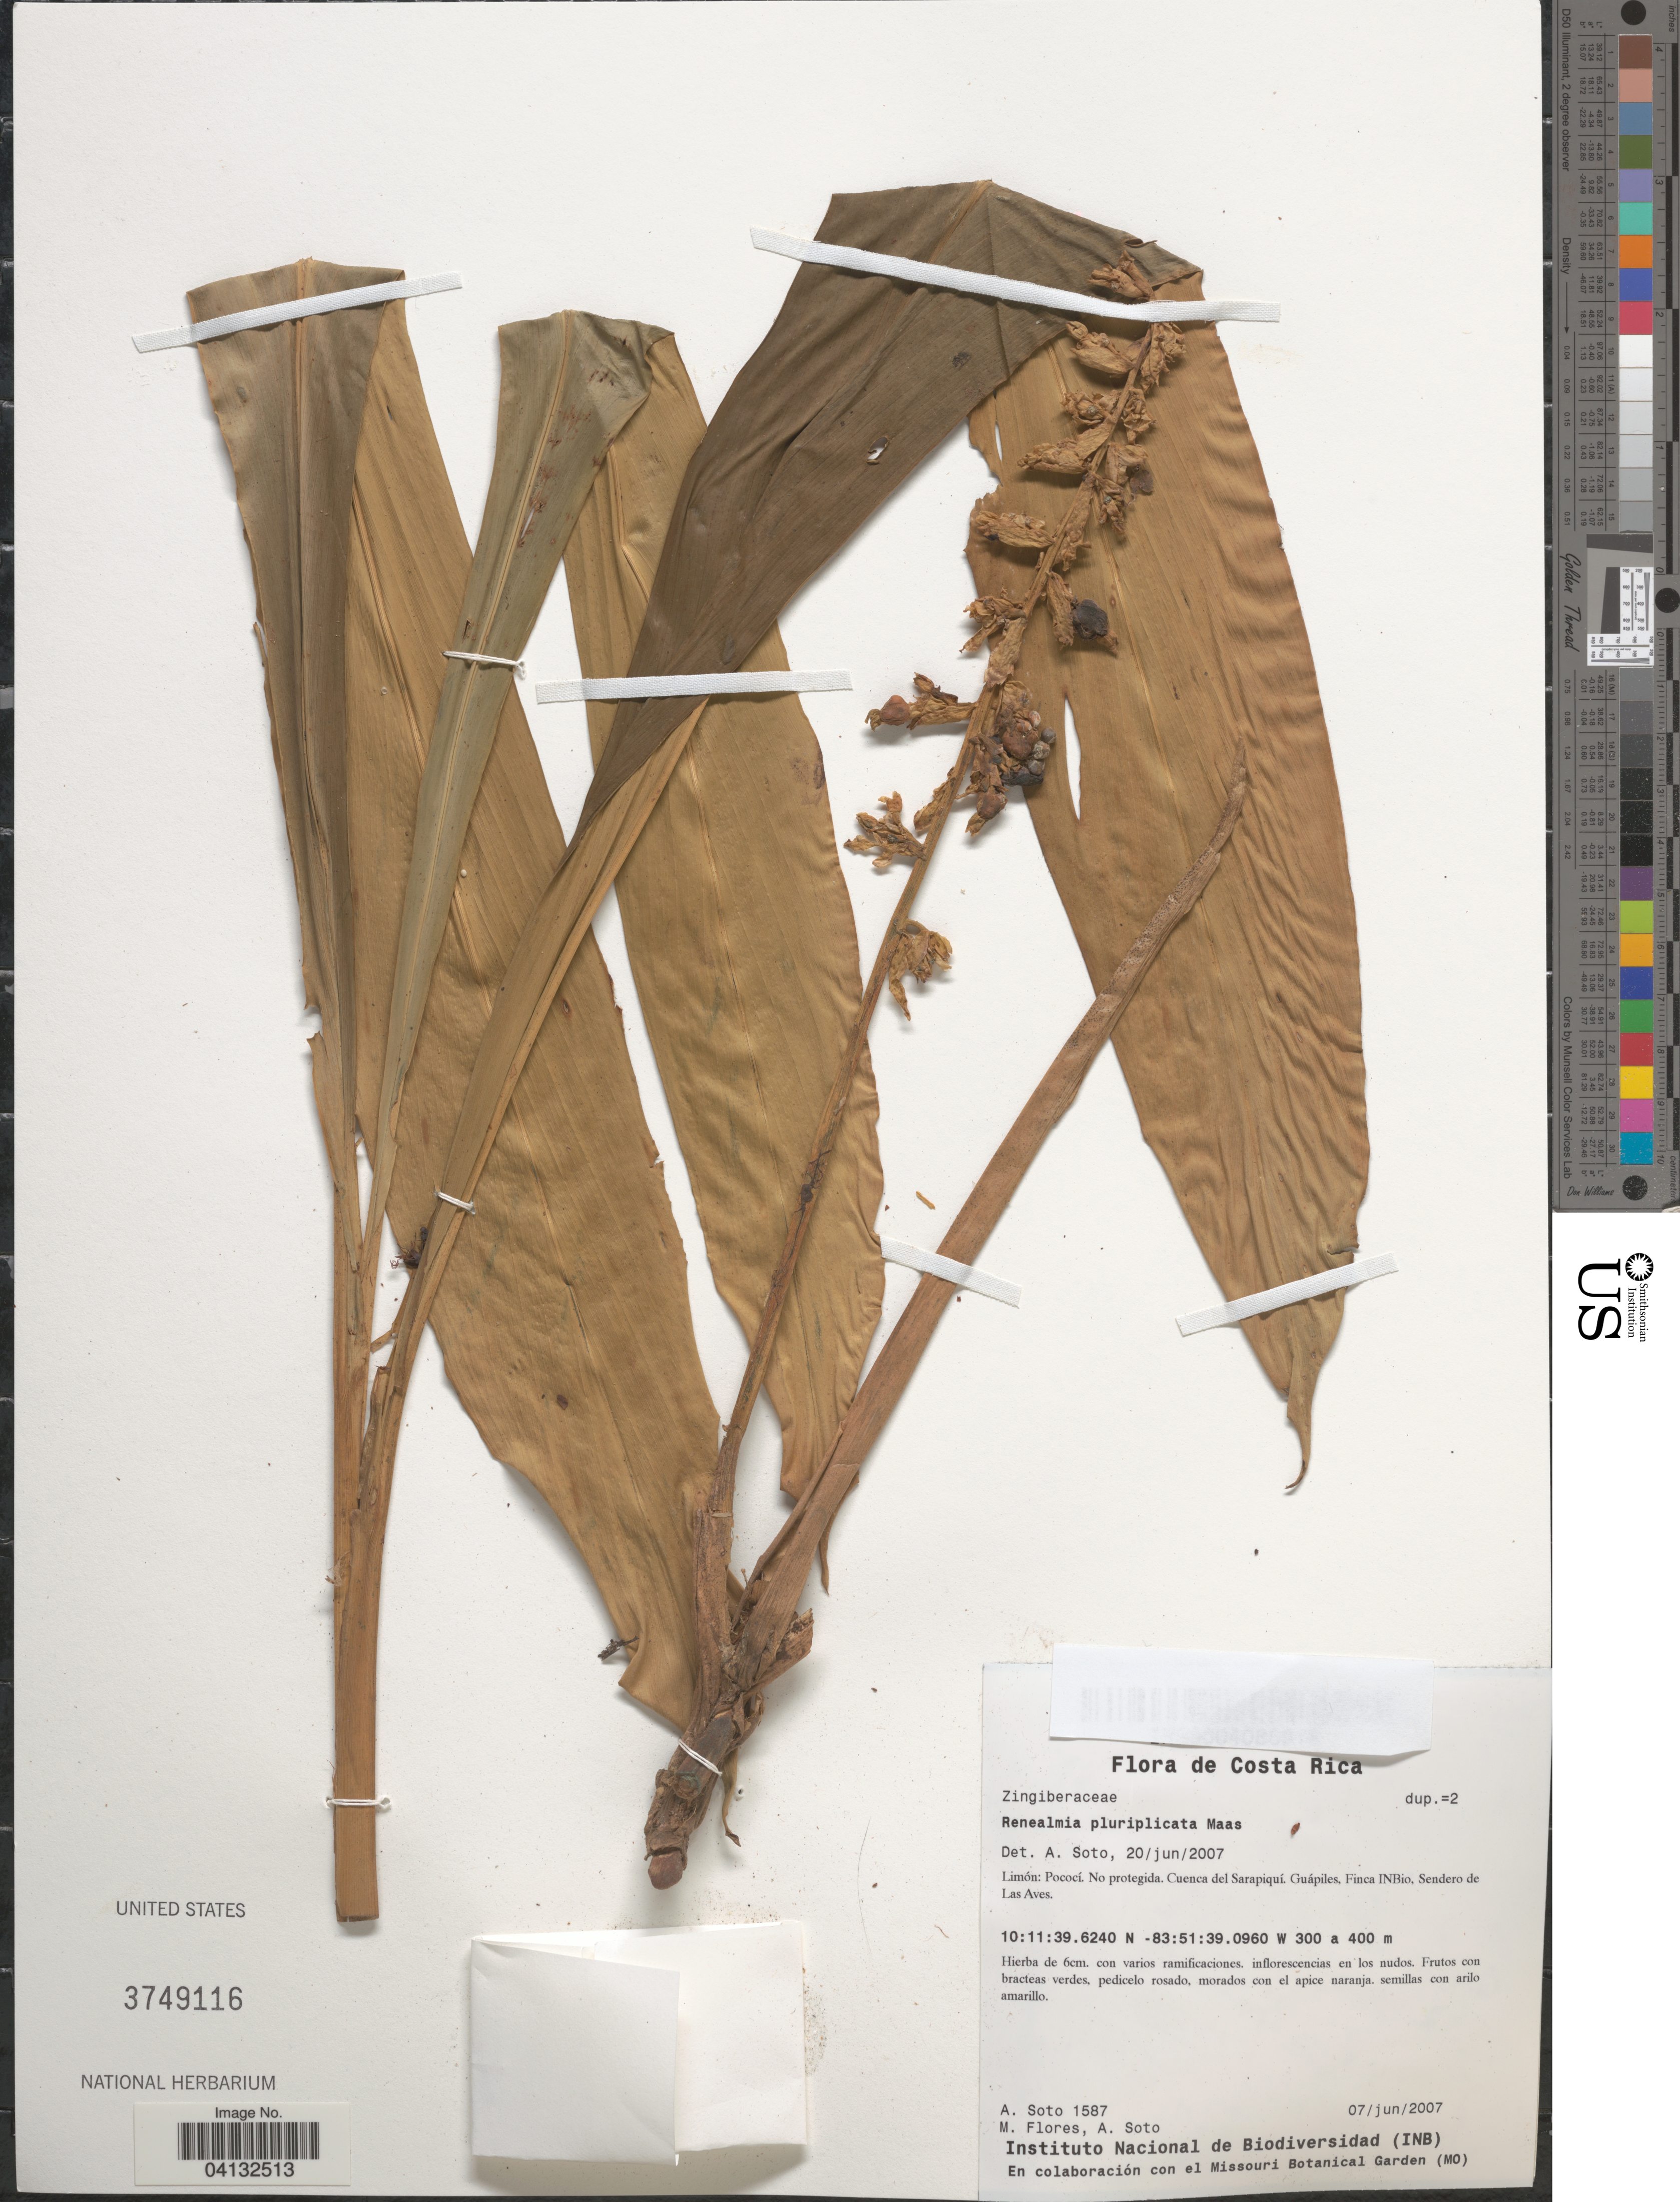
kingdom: Plantae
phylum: Tracheophyta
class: Liliopsida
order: Zingiberales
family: Zingiberaceae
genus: Renealmia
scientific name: Renealmia pluriplicata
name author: Maas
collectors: A. Soto, M. Flores & A. Soto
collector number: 1587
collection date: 2007-06-07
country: Costa Rica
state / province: Limón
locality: Pococí. Cuenca del Sarapiquí. Guápiles, Finca INBio, Sendero de Las Aves.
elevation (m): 300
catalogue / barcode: US 3749116